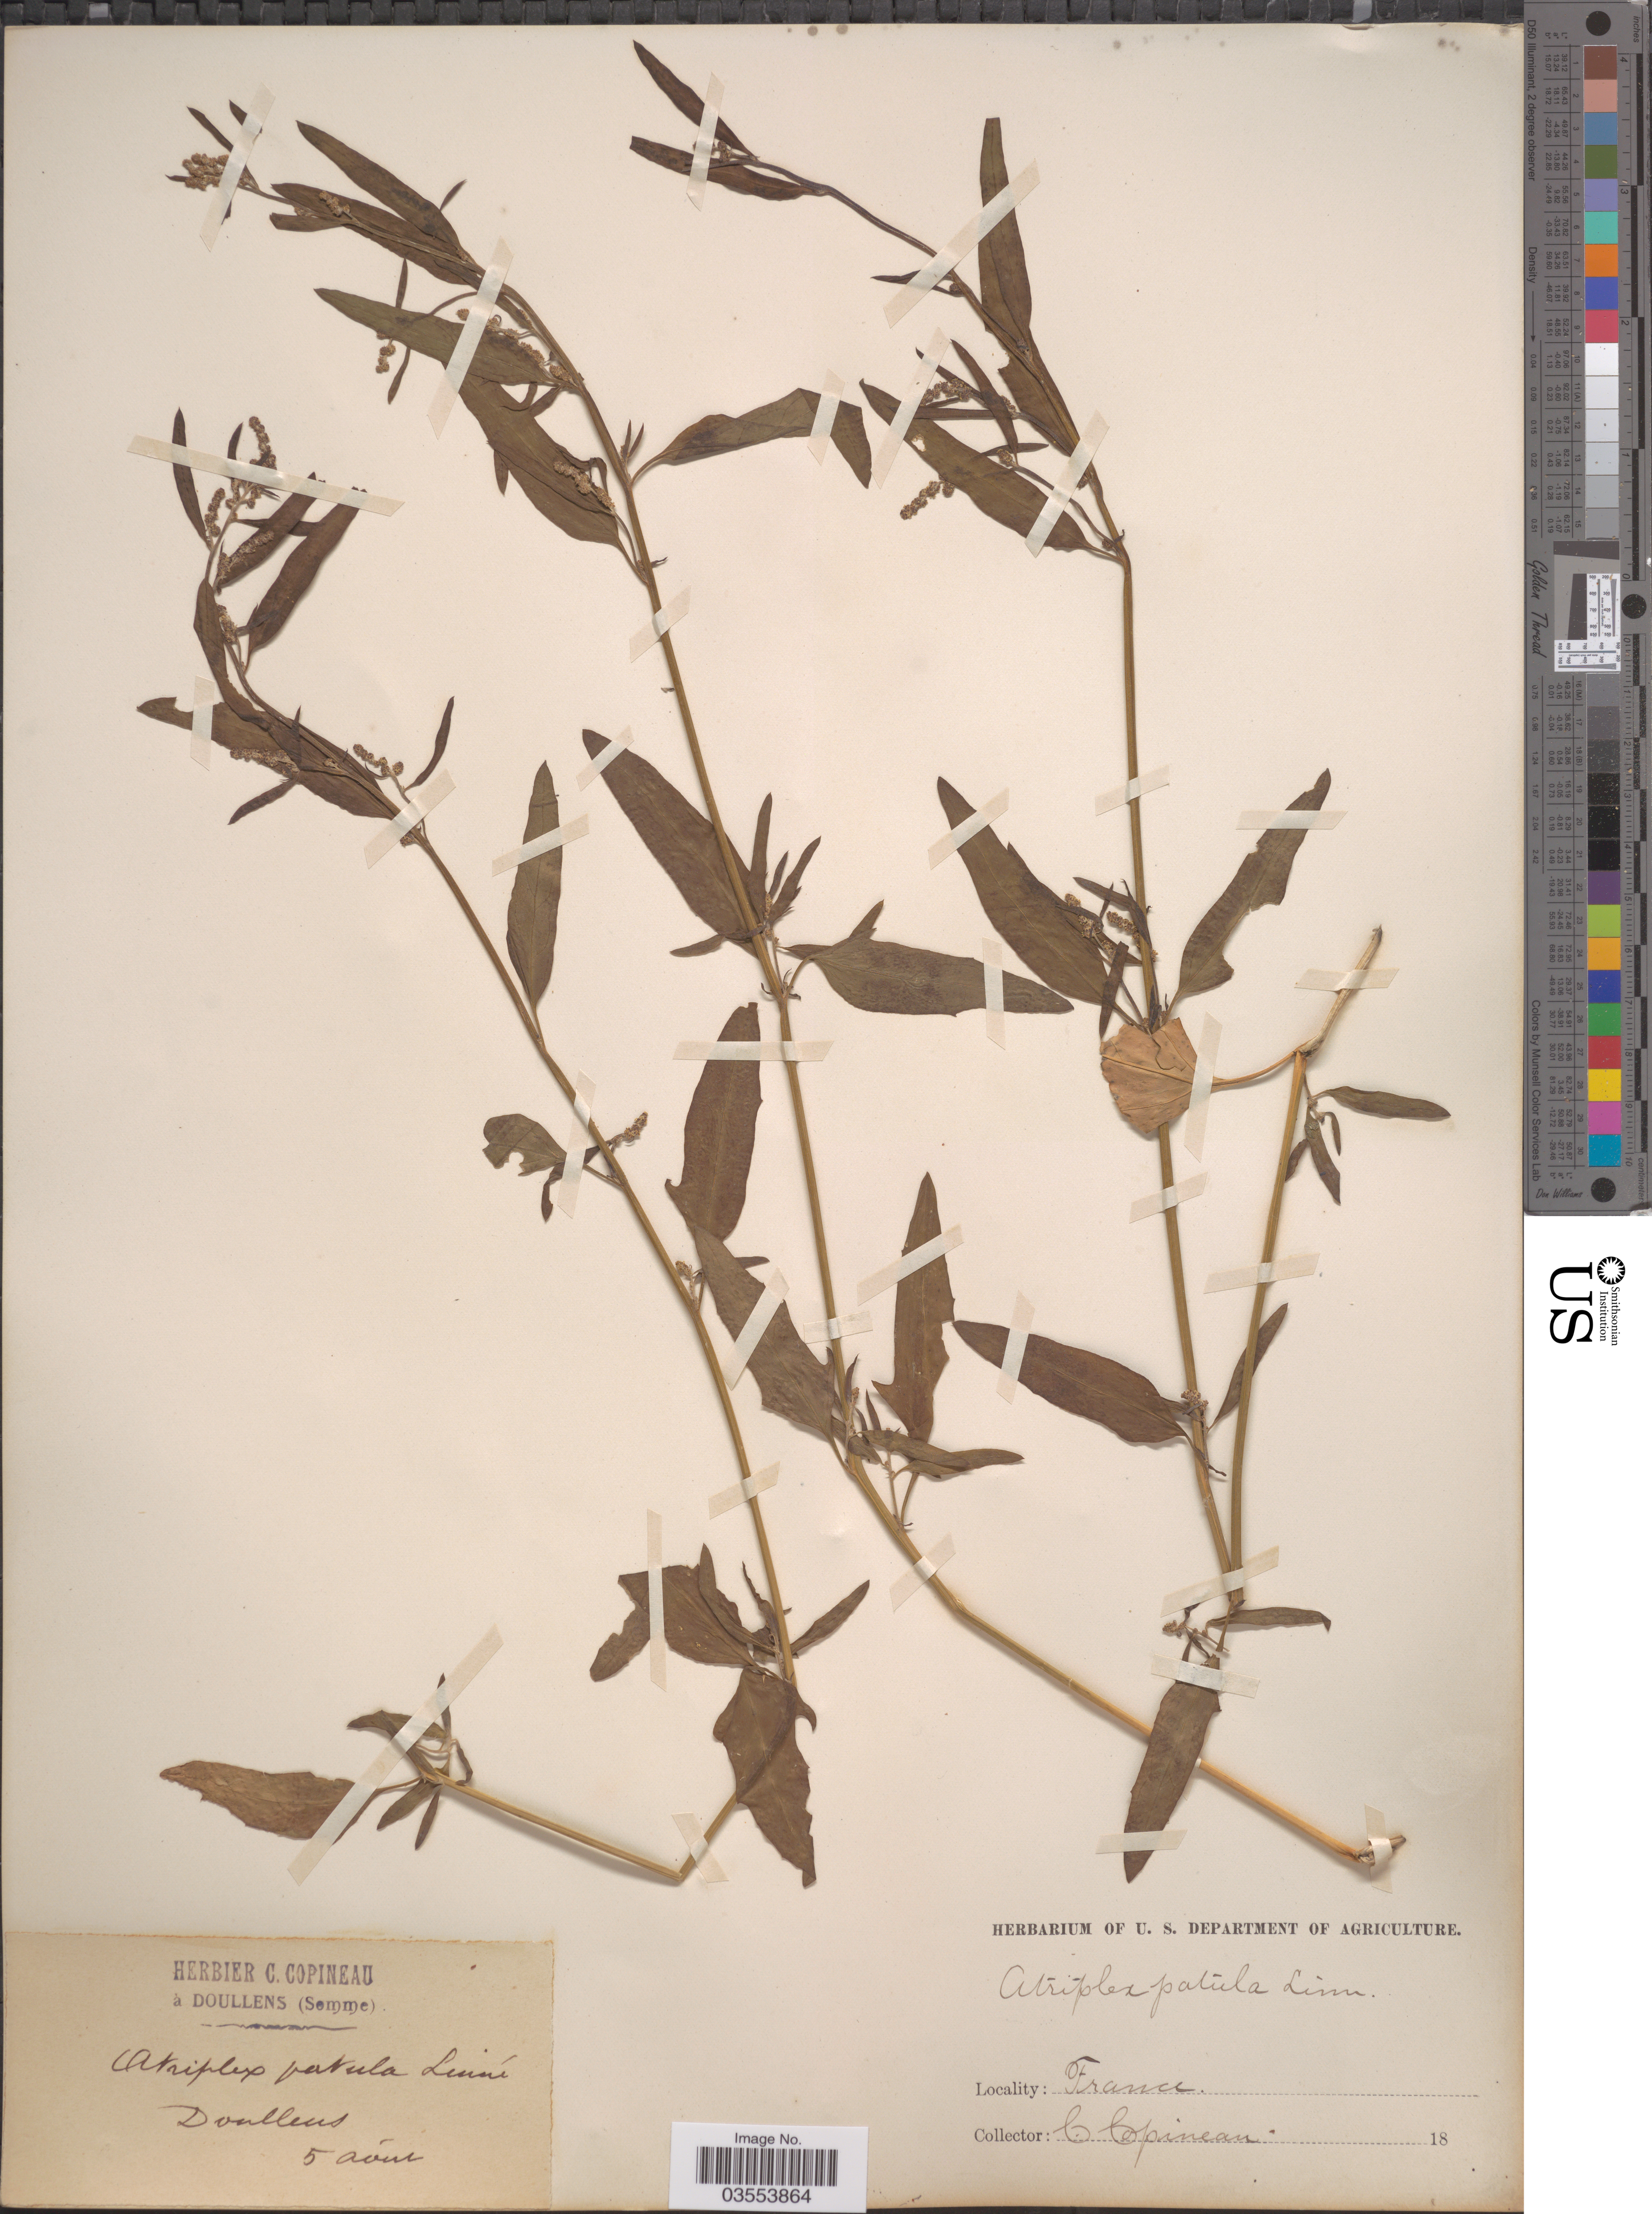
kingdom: Plantae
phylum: Tracheophyta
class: Magnoliopsida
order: Caryophyllales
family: Amaranthaceae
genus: Atriplex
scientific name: Atriplex patula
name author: L.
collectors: C. Copineau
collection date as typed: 5 aóut 18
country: France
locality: Doullens.